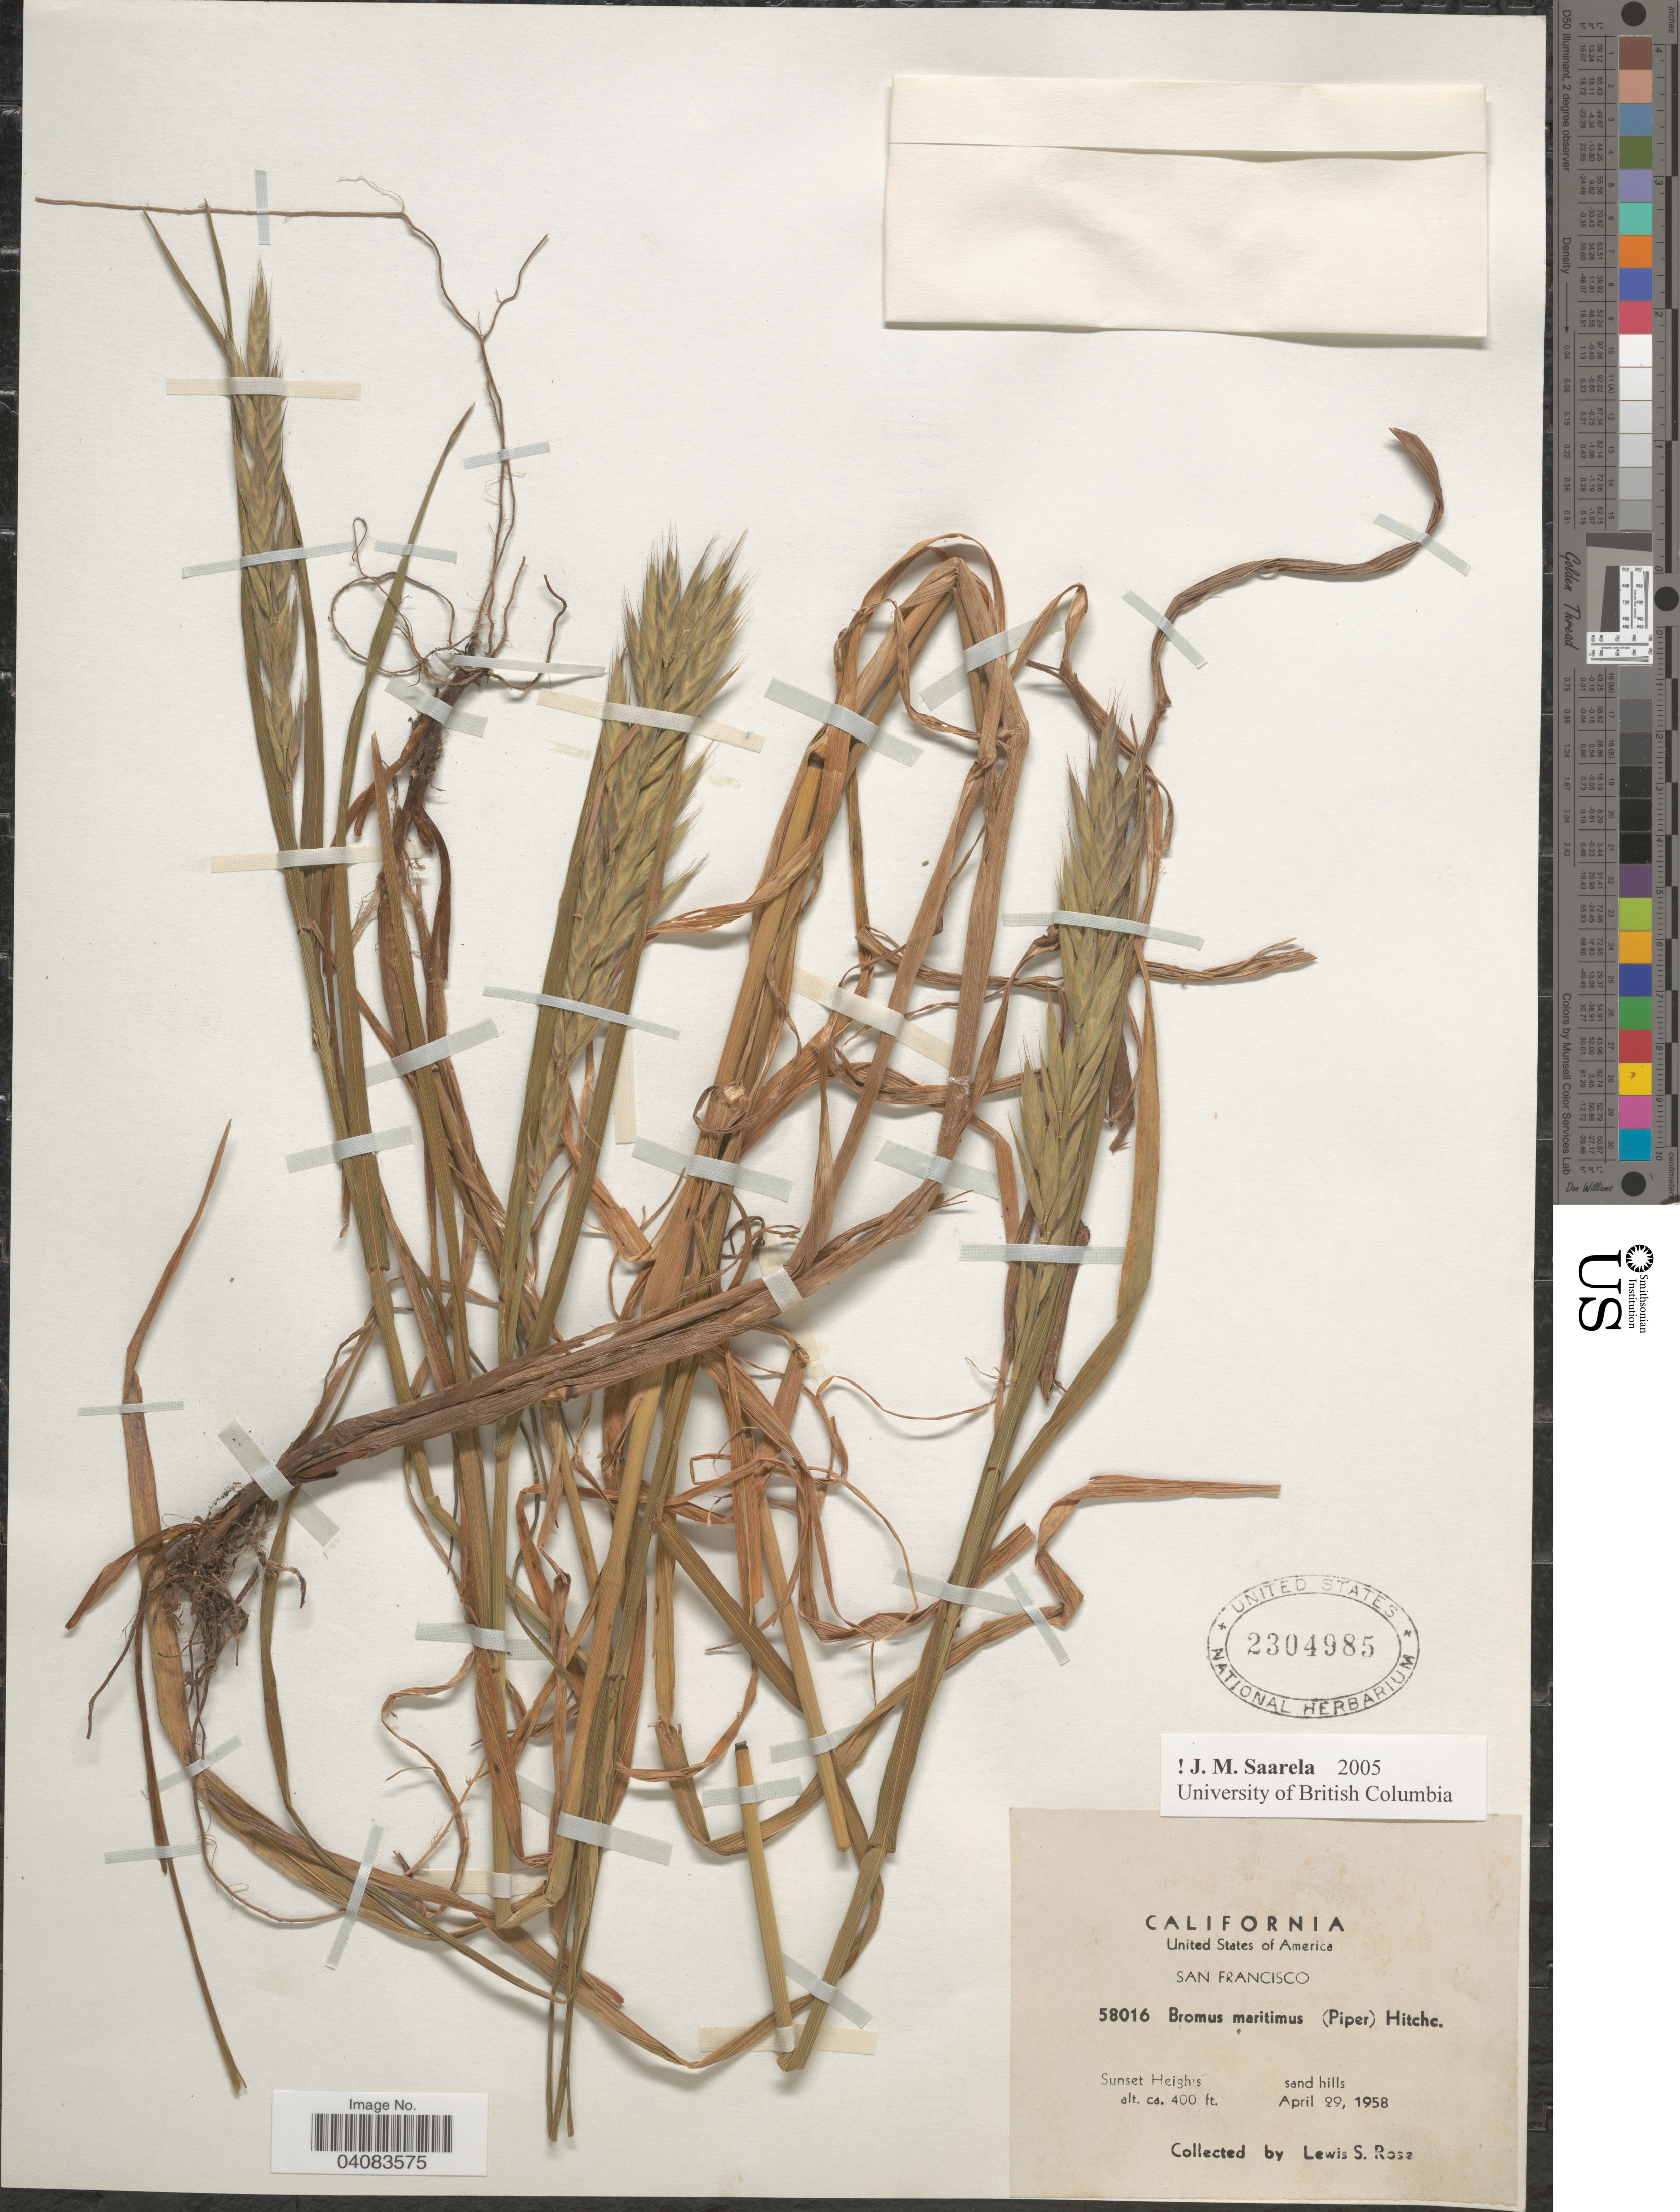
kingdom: Plantae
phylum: Tracheophyta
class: Liliopsida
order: Poales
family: Poaceae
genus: Bromus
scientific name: Bromus marginatus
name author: Nees ex Steud.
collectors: L. S. Rose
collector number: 58016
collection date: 1958-04-29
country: United States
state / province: California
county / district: San Francisco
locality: San Francisco. Sunset Heights.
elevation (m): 122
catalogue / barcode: US 2304985